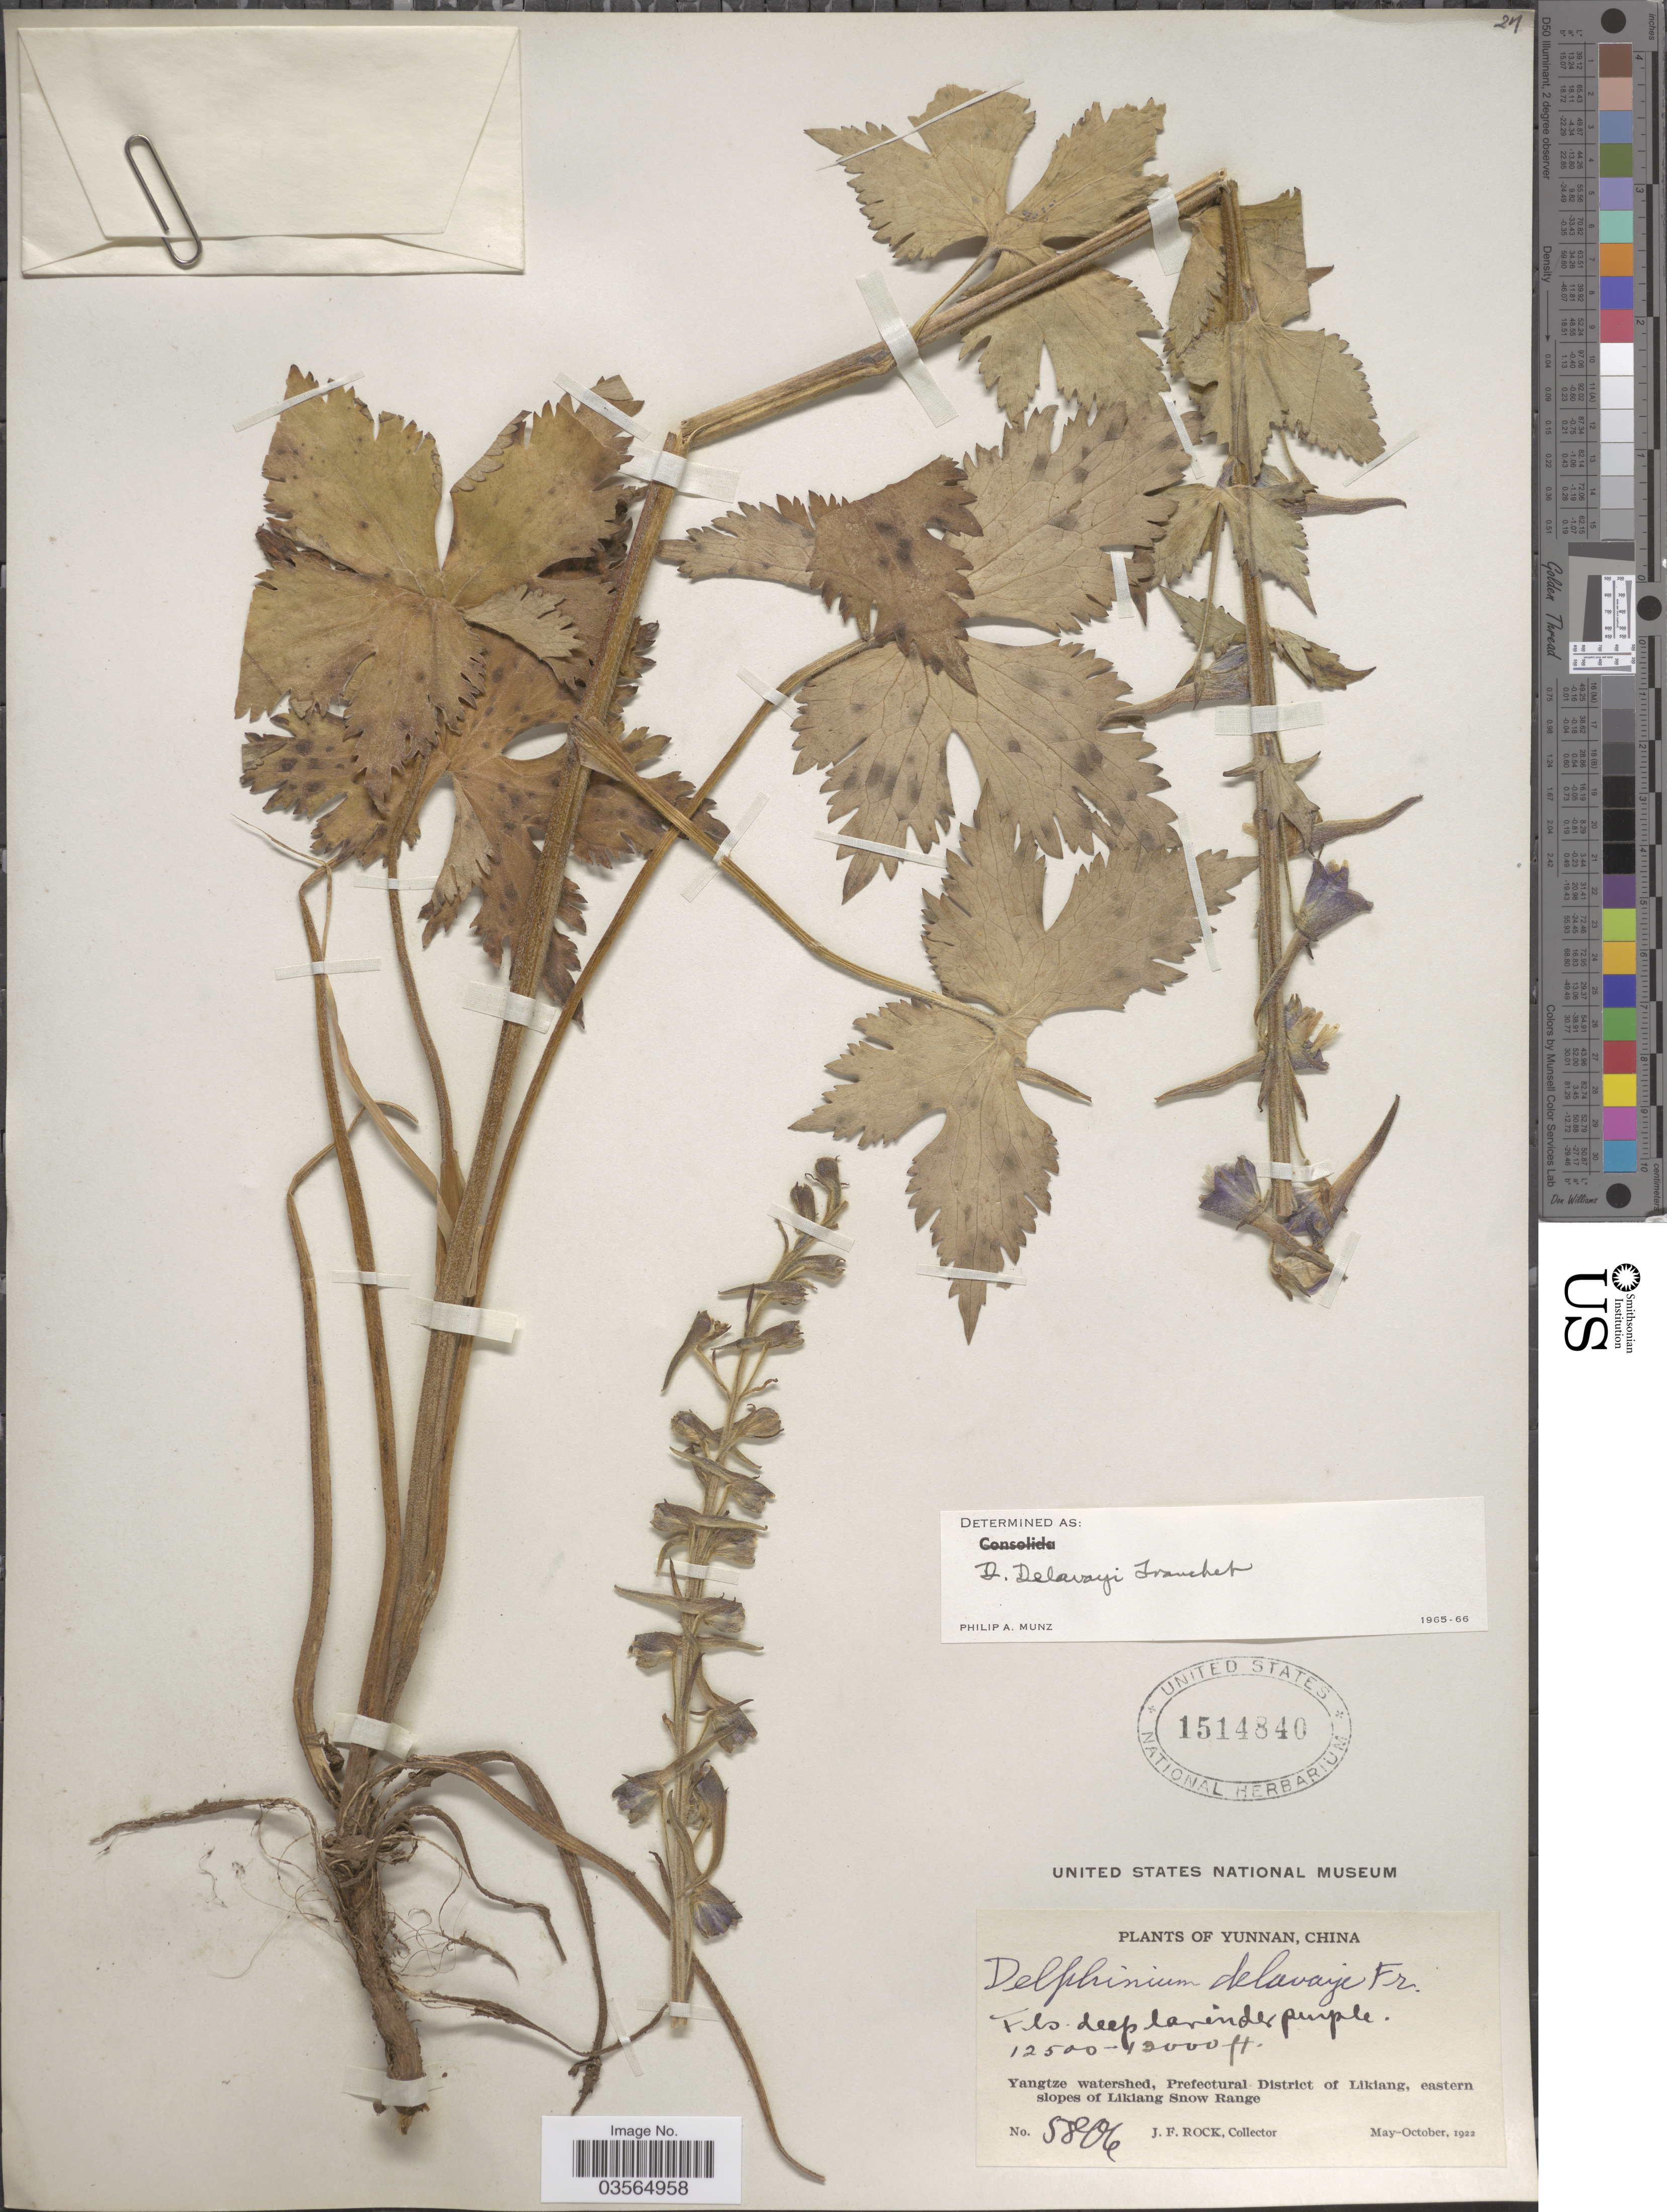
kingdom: Plantae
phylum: Tracheophyta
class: Magnoliopsida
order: Ranunculales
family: Ranunculaceae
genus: Delphinium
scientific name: Delphinium delavayi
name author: Franch.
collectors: J. Rock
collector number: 5806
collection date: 1922-05/1922-10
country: China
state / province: Yunnan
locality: Yangtze watershed, Prefectural District of Likiang, eastern slopes of Likiang Snow Range.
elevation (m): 3810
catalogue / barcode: US 1514840